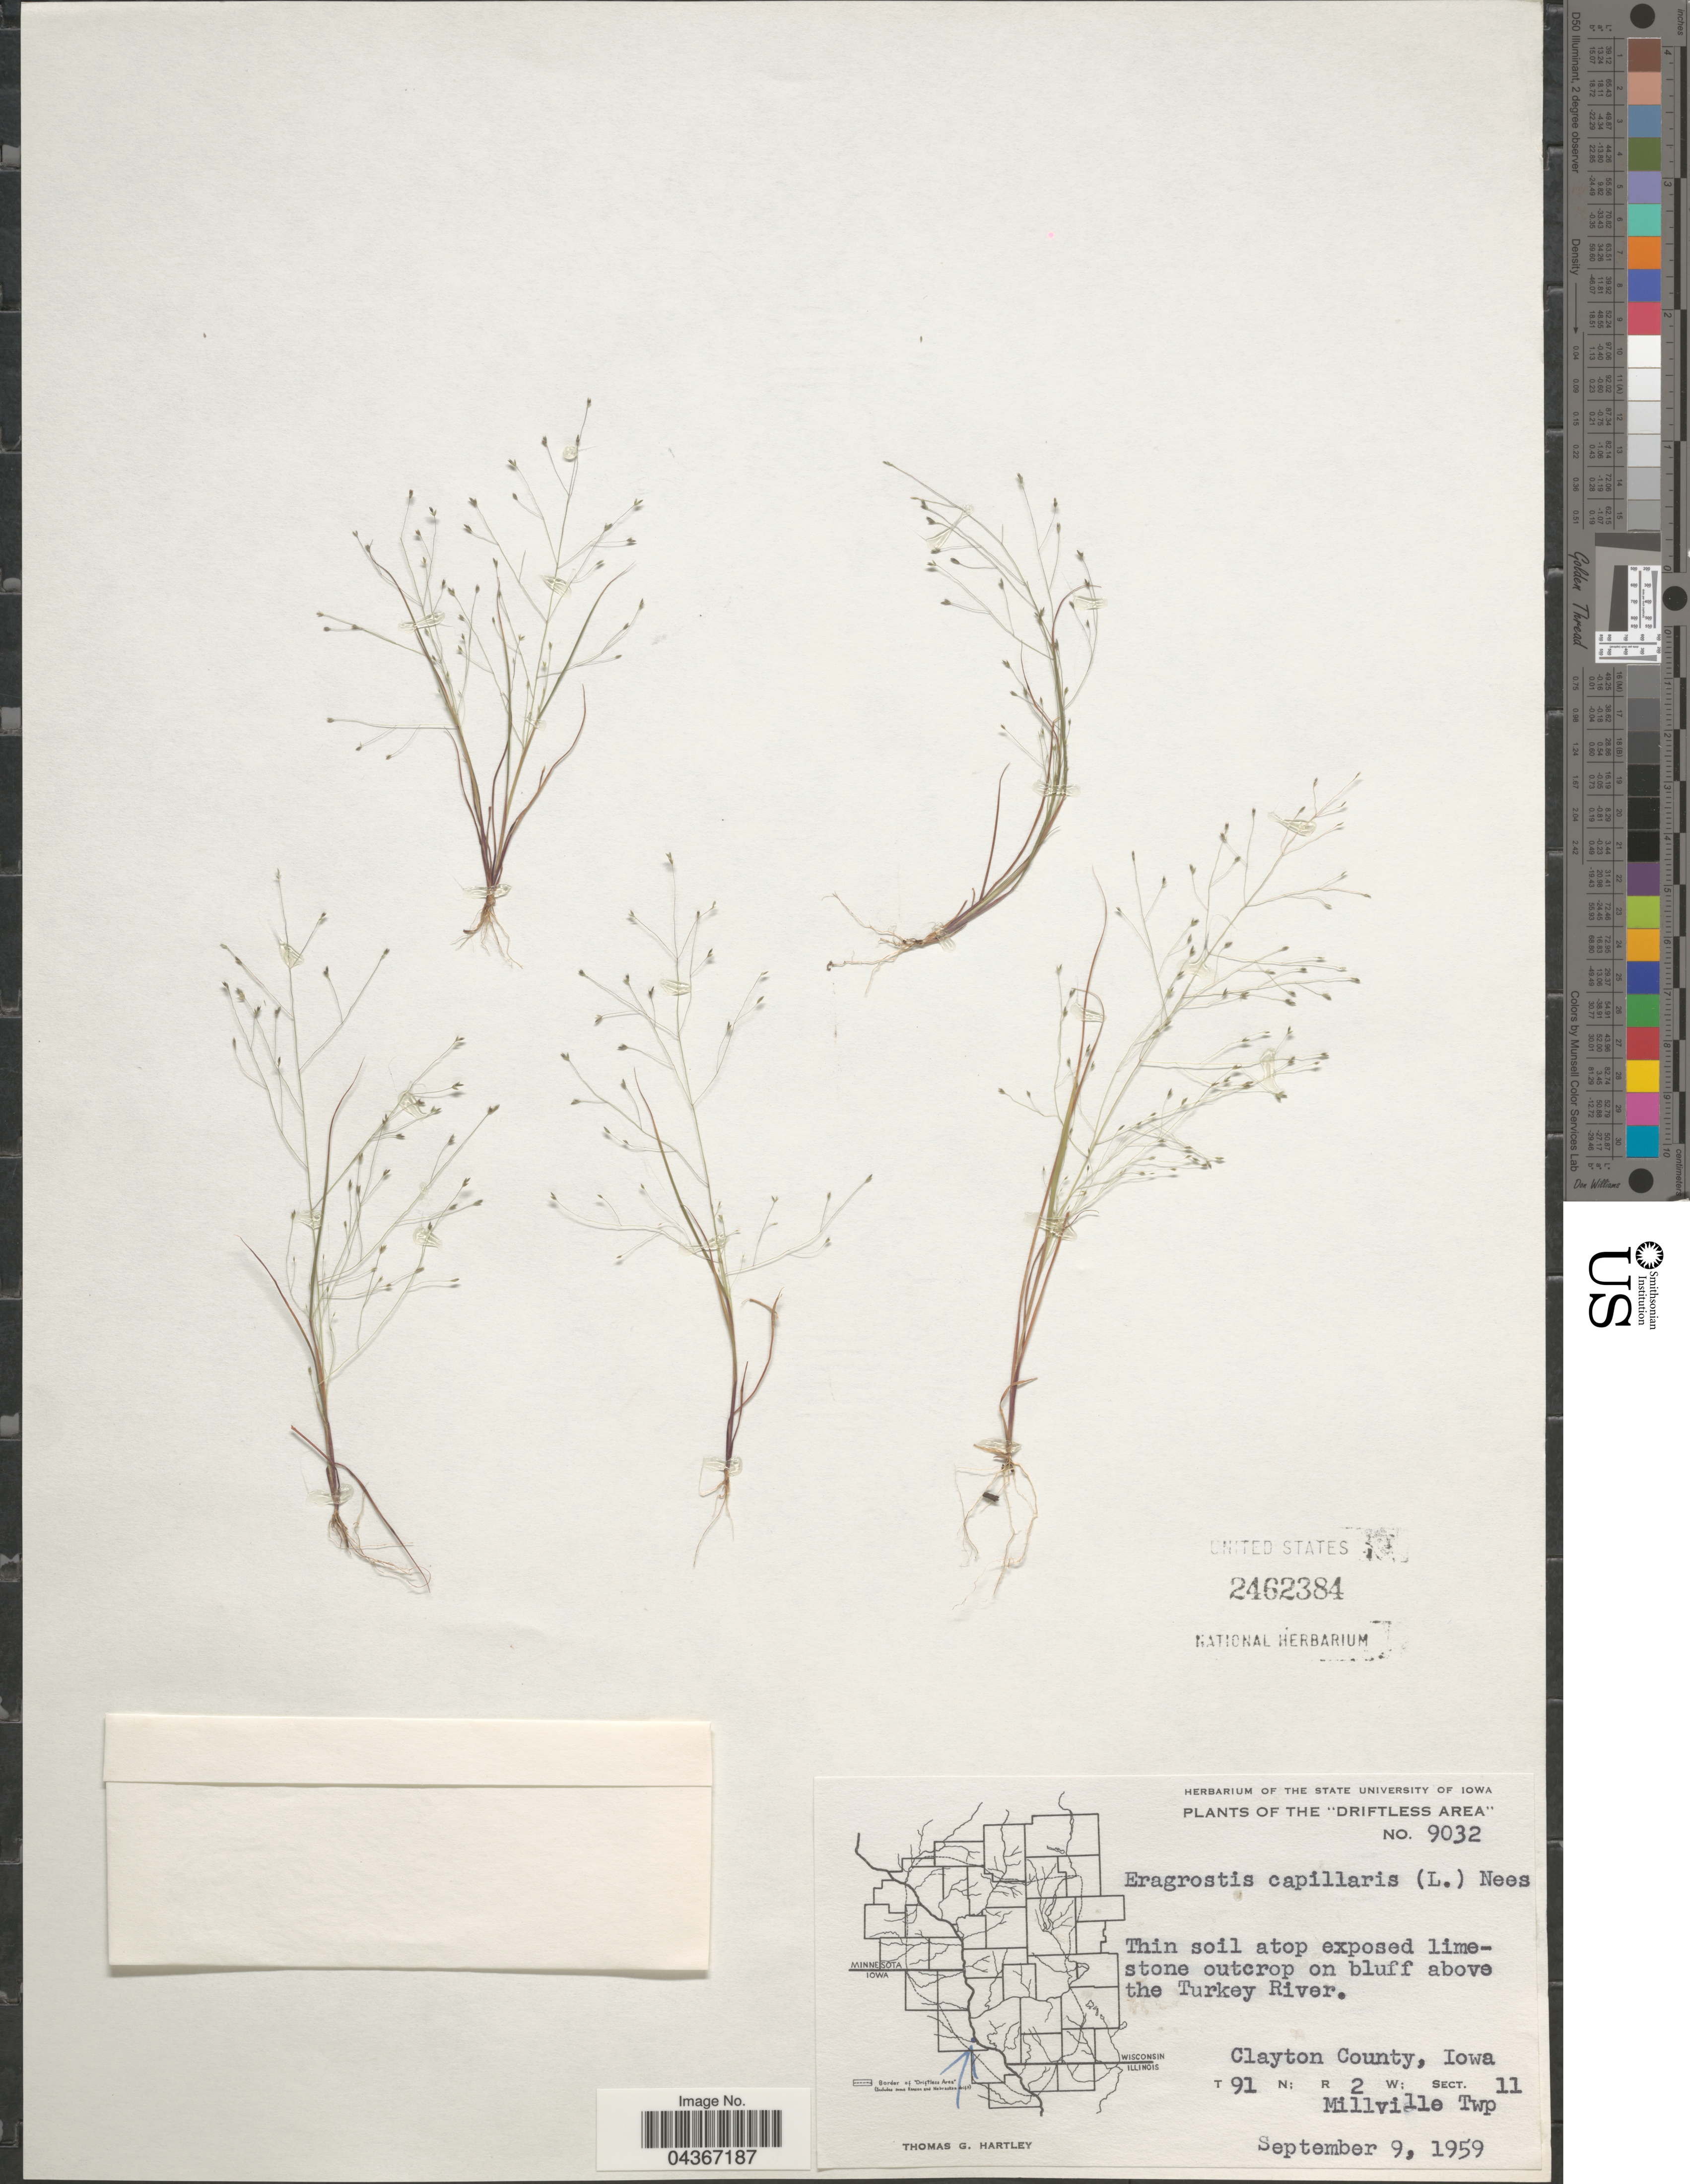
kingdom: Plantae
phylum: Tracheophyta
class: Liliopsida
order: Poales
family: Poaceae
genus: Eragrostis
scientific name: Eragrostis capillaris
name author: (L.) Nees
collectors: T. G. Hartley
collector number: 9032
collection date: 1959-09-09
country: United States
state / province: Iowa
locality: The "Driftless Area". On bluff above the Turkey River. Clayton County. T91N; R2W; Sect. 11. Millville Twp.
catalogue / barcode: US 2462384